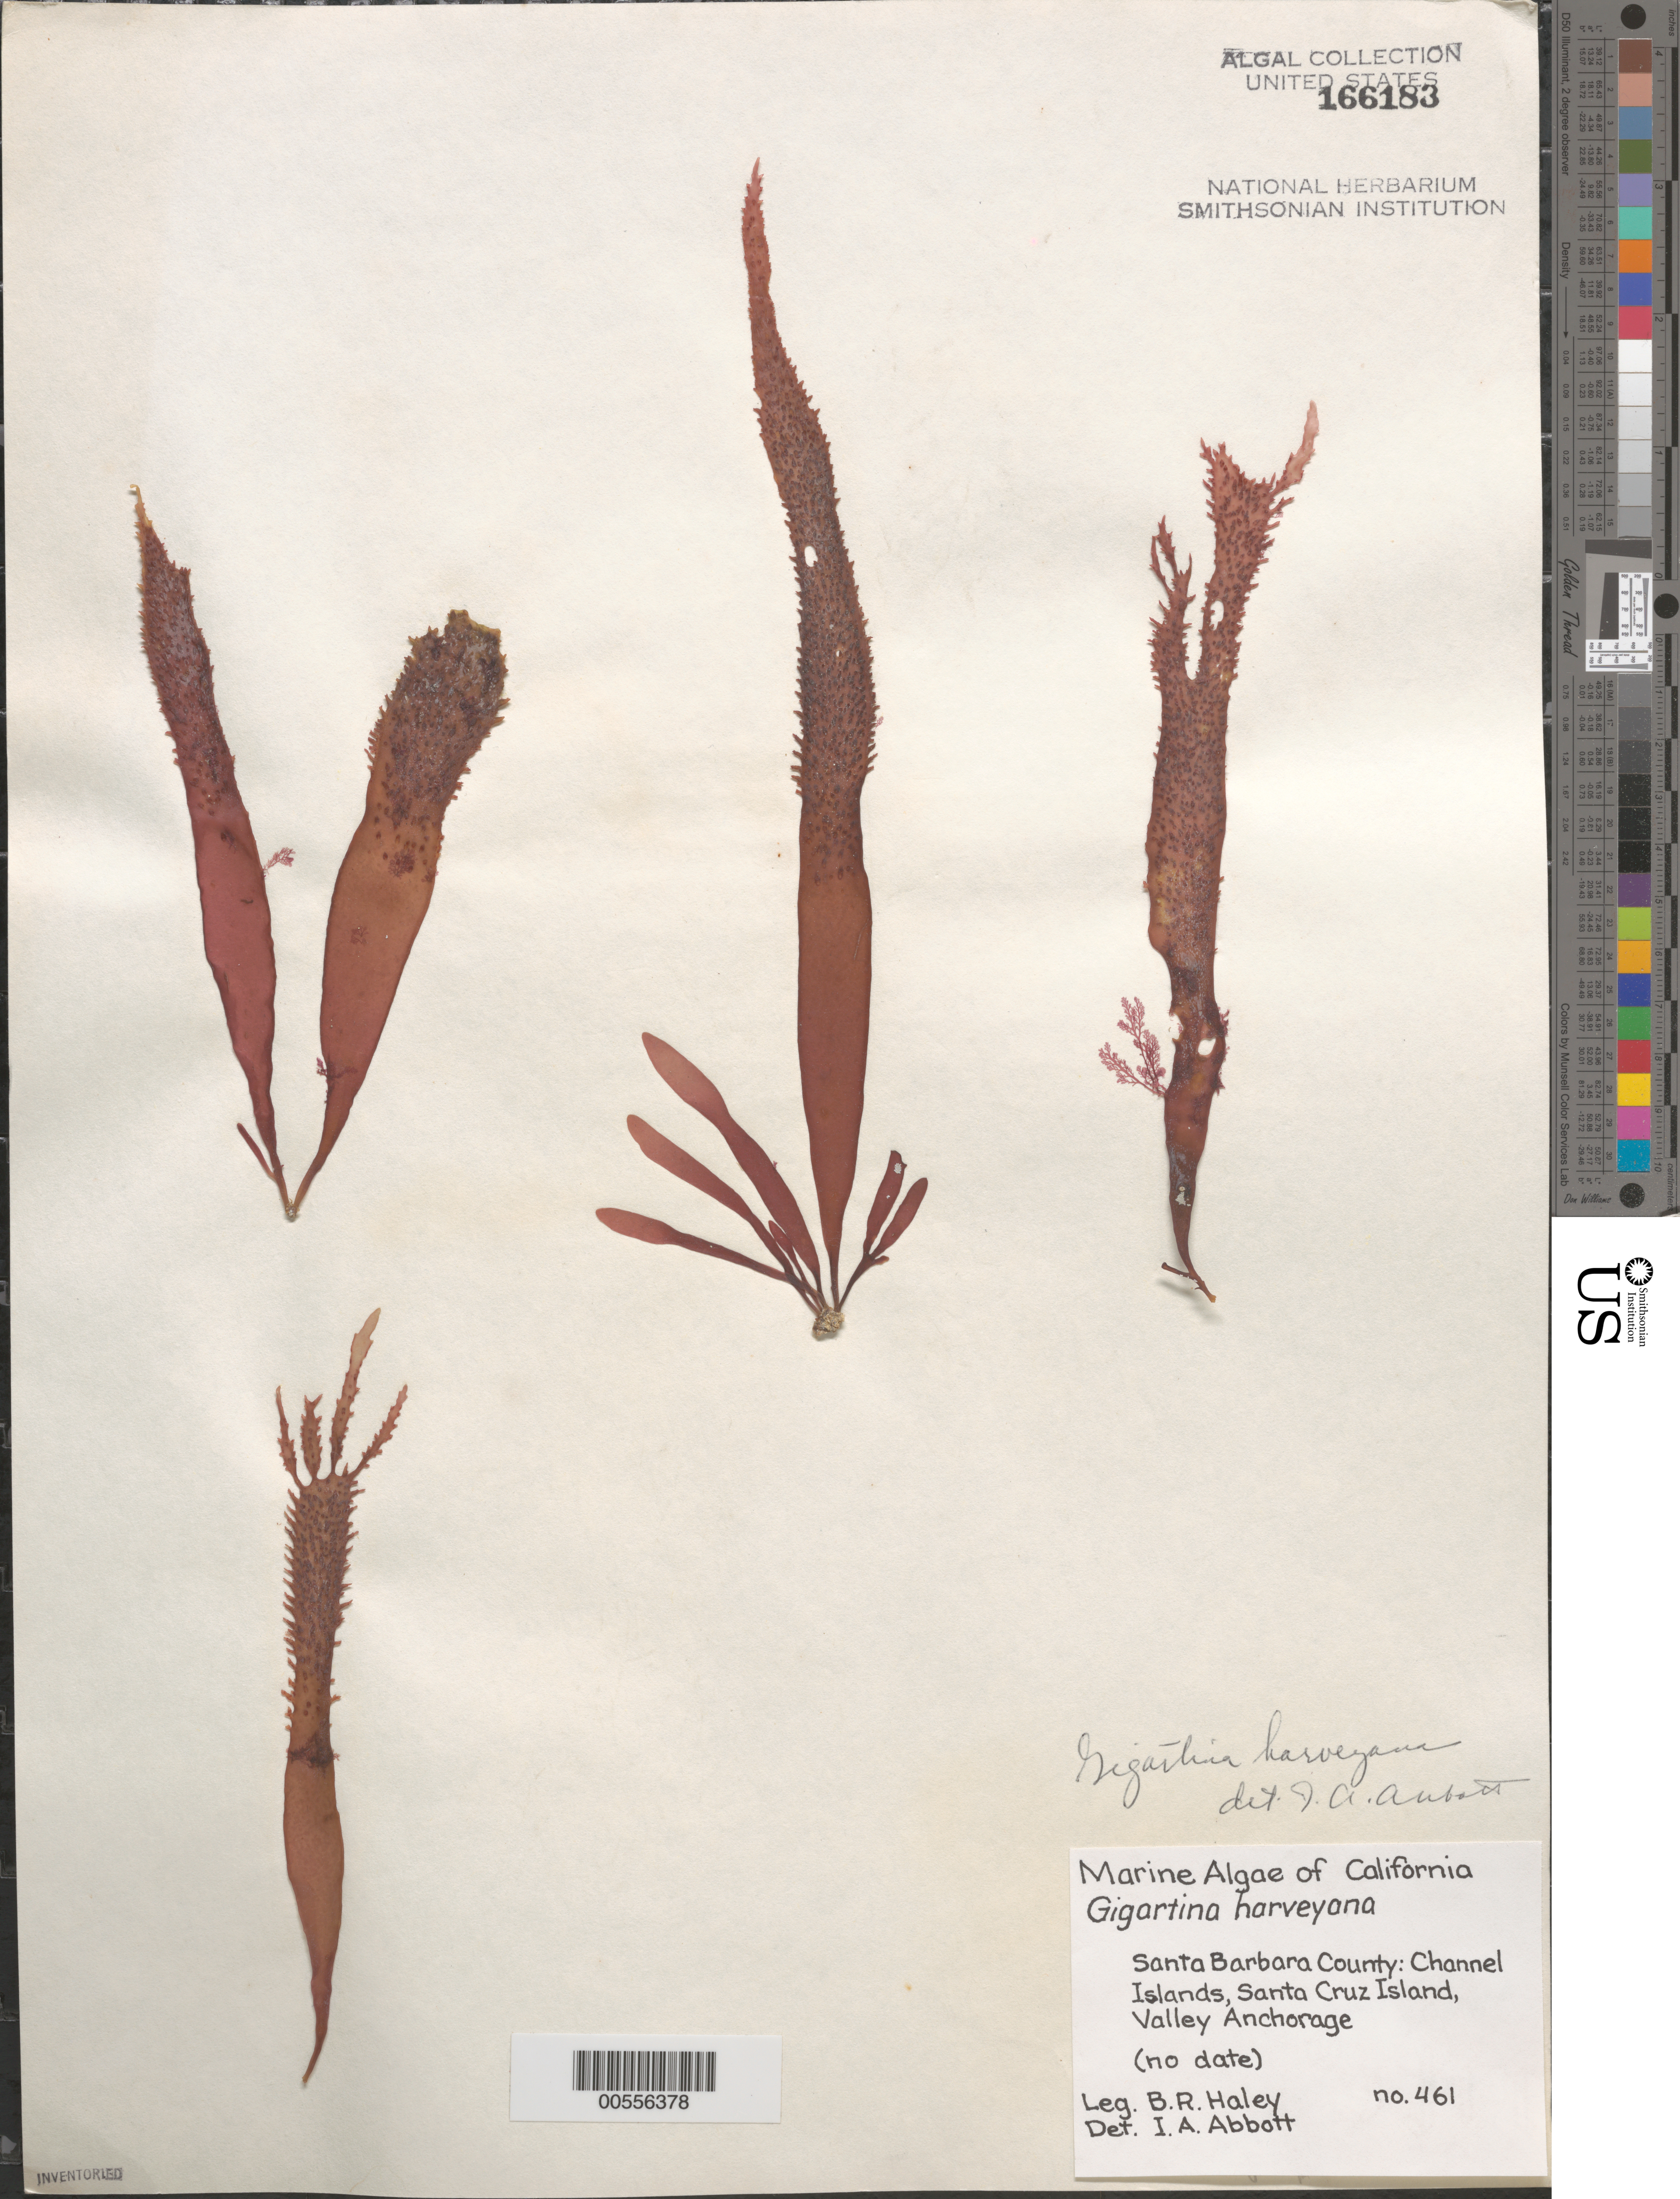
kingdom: Plantae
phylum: Rhodophyta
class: Florideophyceae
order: Gigartinales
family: Gigartinaceae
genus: Chondracanthus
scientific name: Chondracanthus harveyanus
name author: (Kütz.) Guiry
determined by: Algae name updating Project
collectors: B. Haley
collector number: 461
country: United States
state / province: California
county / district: Santa Barbara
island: Santa Cruz Island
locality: Valley Anchorage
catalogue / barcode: US 166183